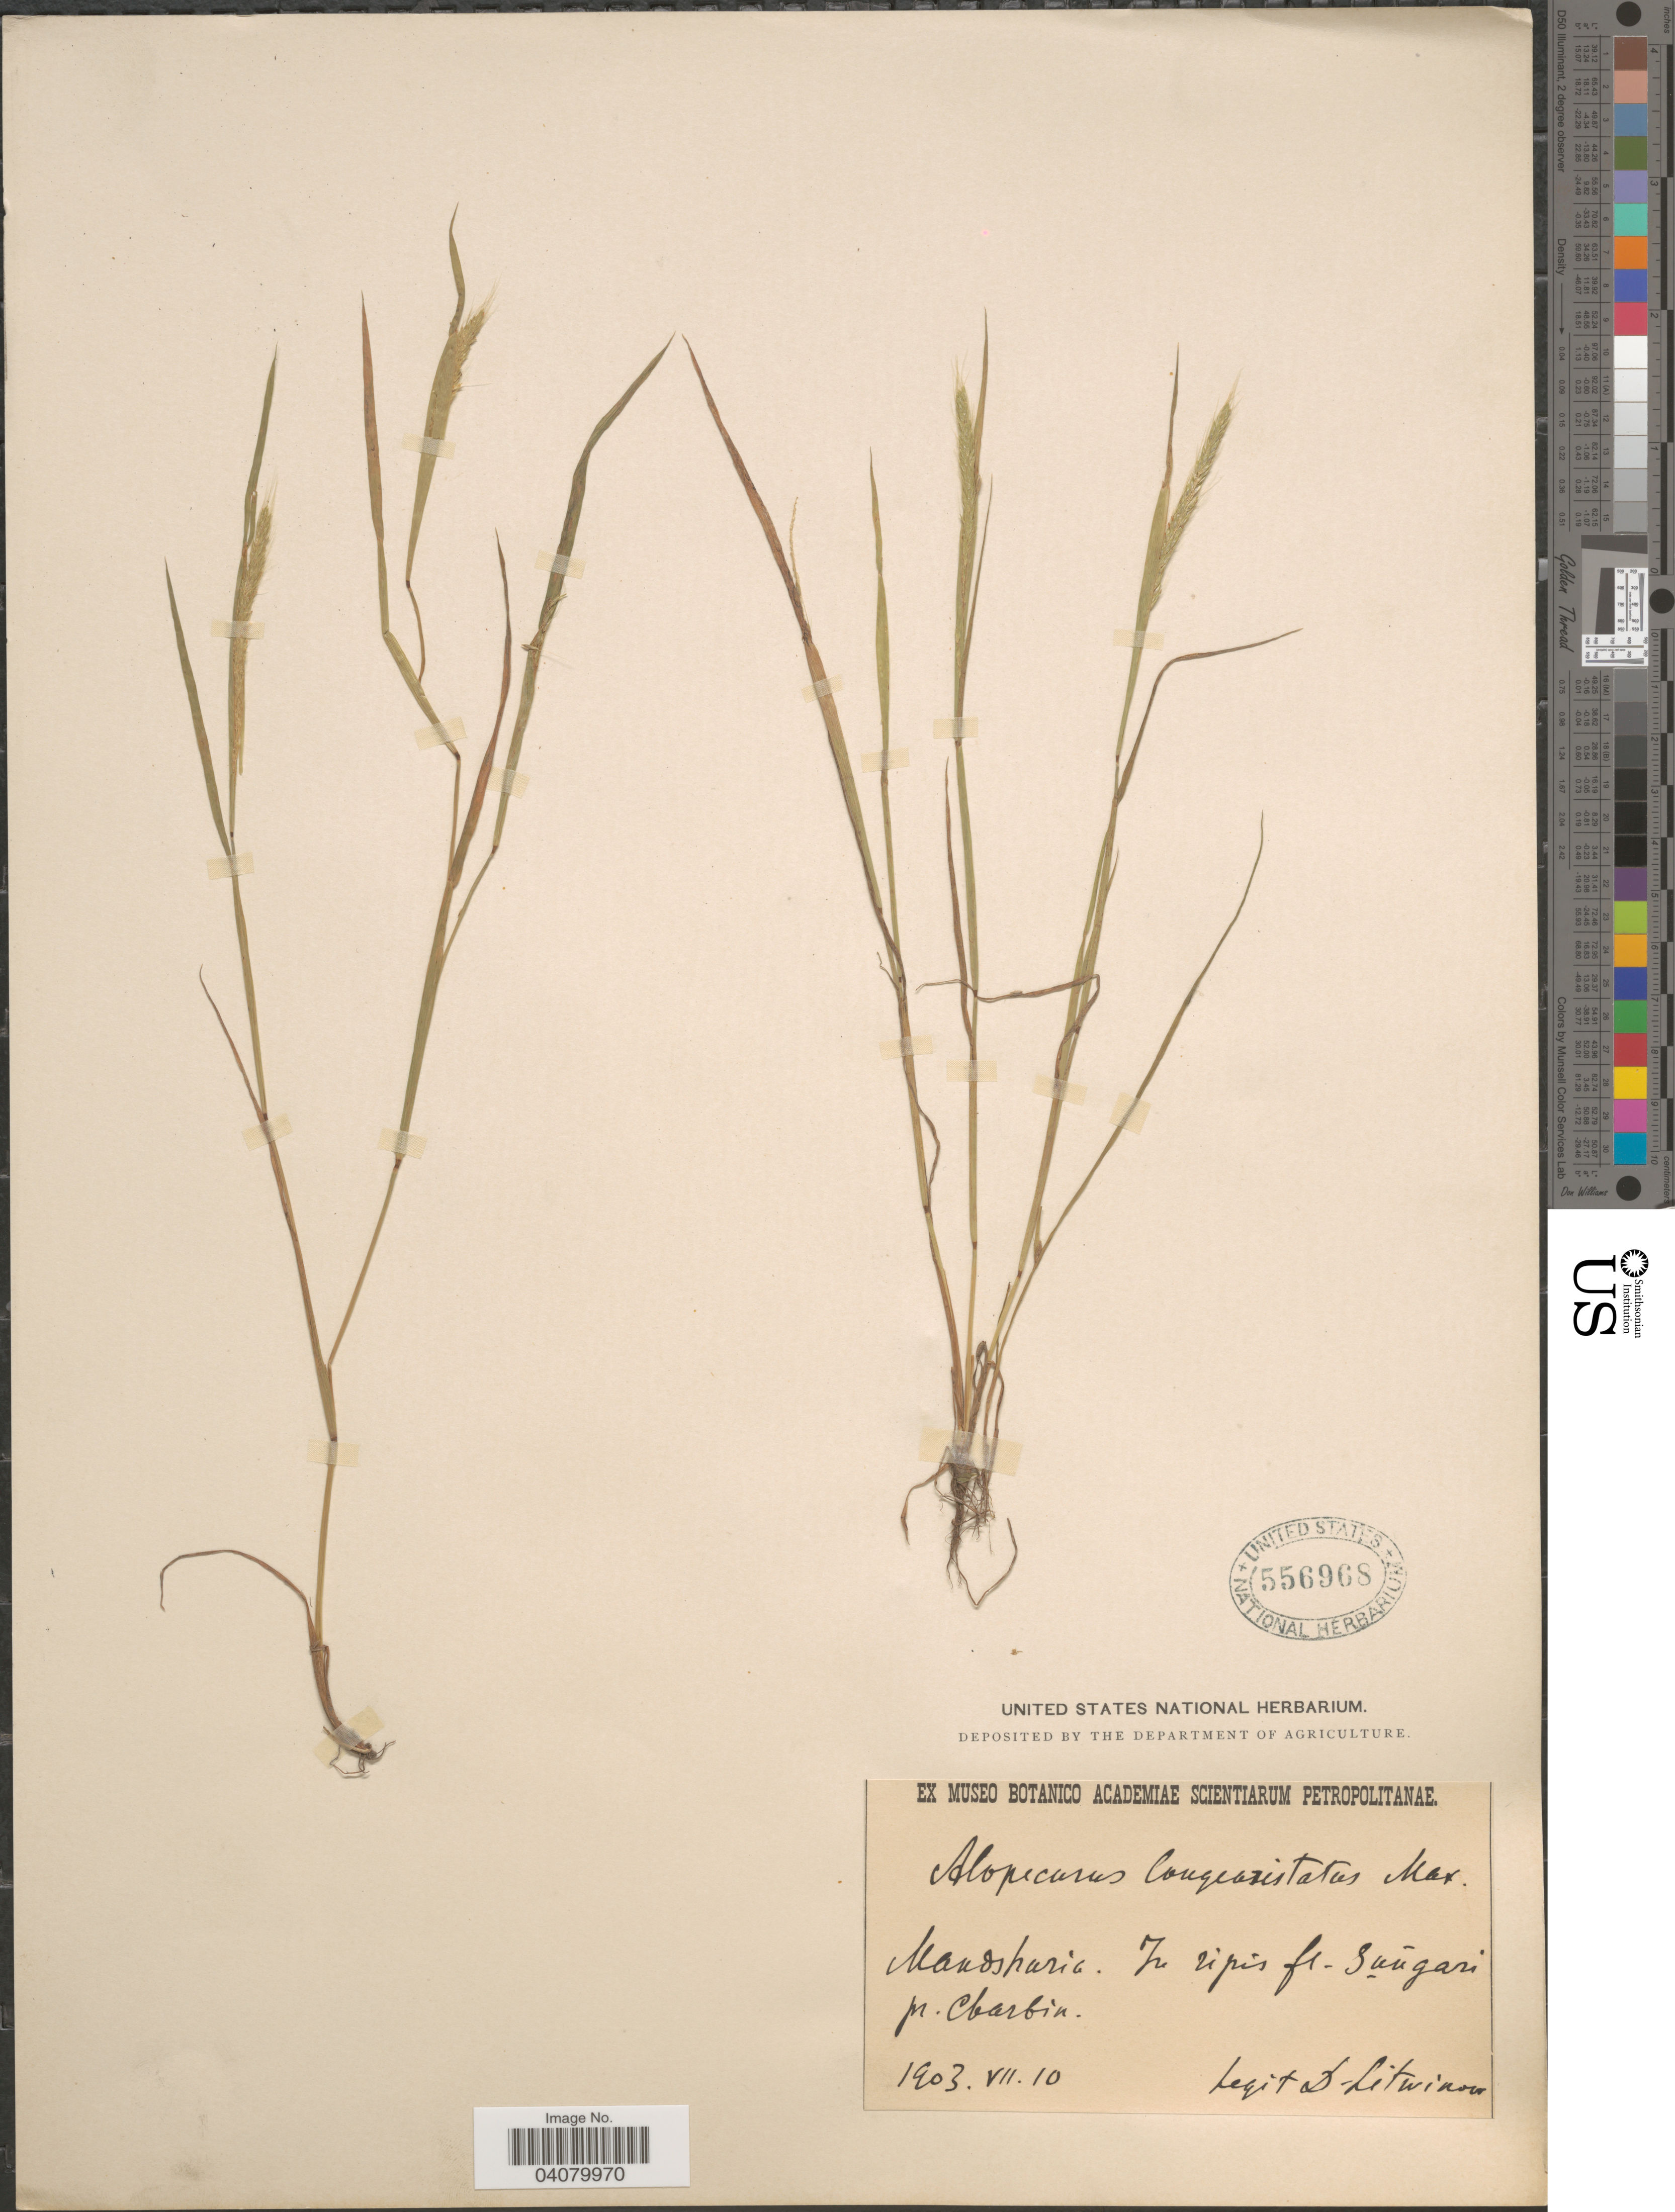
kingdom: Plantae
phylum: Tracheophyta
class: Liliopsida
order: Poales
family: Poaceae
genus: Alopecurus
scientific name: Alopecurus longearistatus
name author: Maxim.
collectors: D. Litwinow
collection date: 1903-07-10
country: China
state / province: Heilongjiang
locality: Mandshuria. In ripis fl. Sungari pr. Harbin.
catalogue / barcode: US 556968